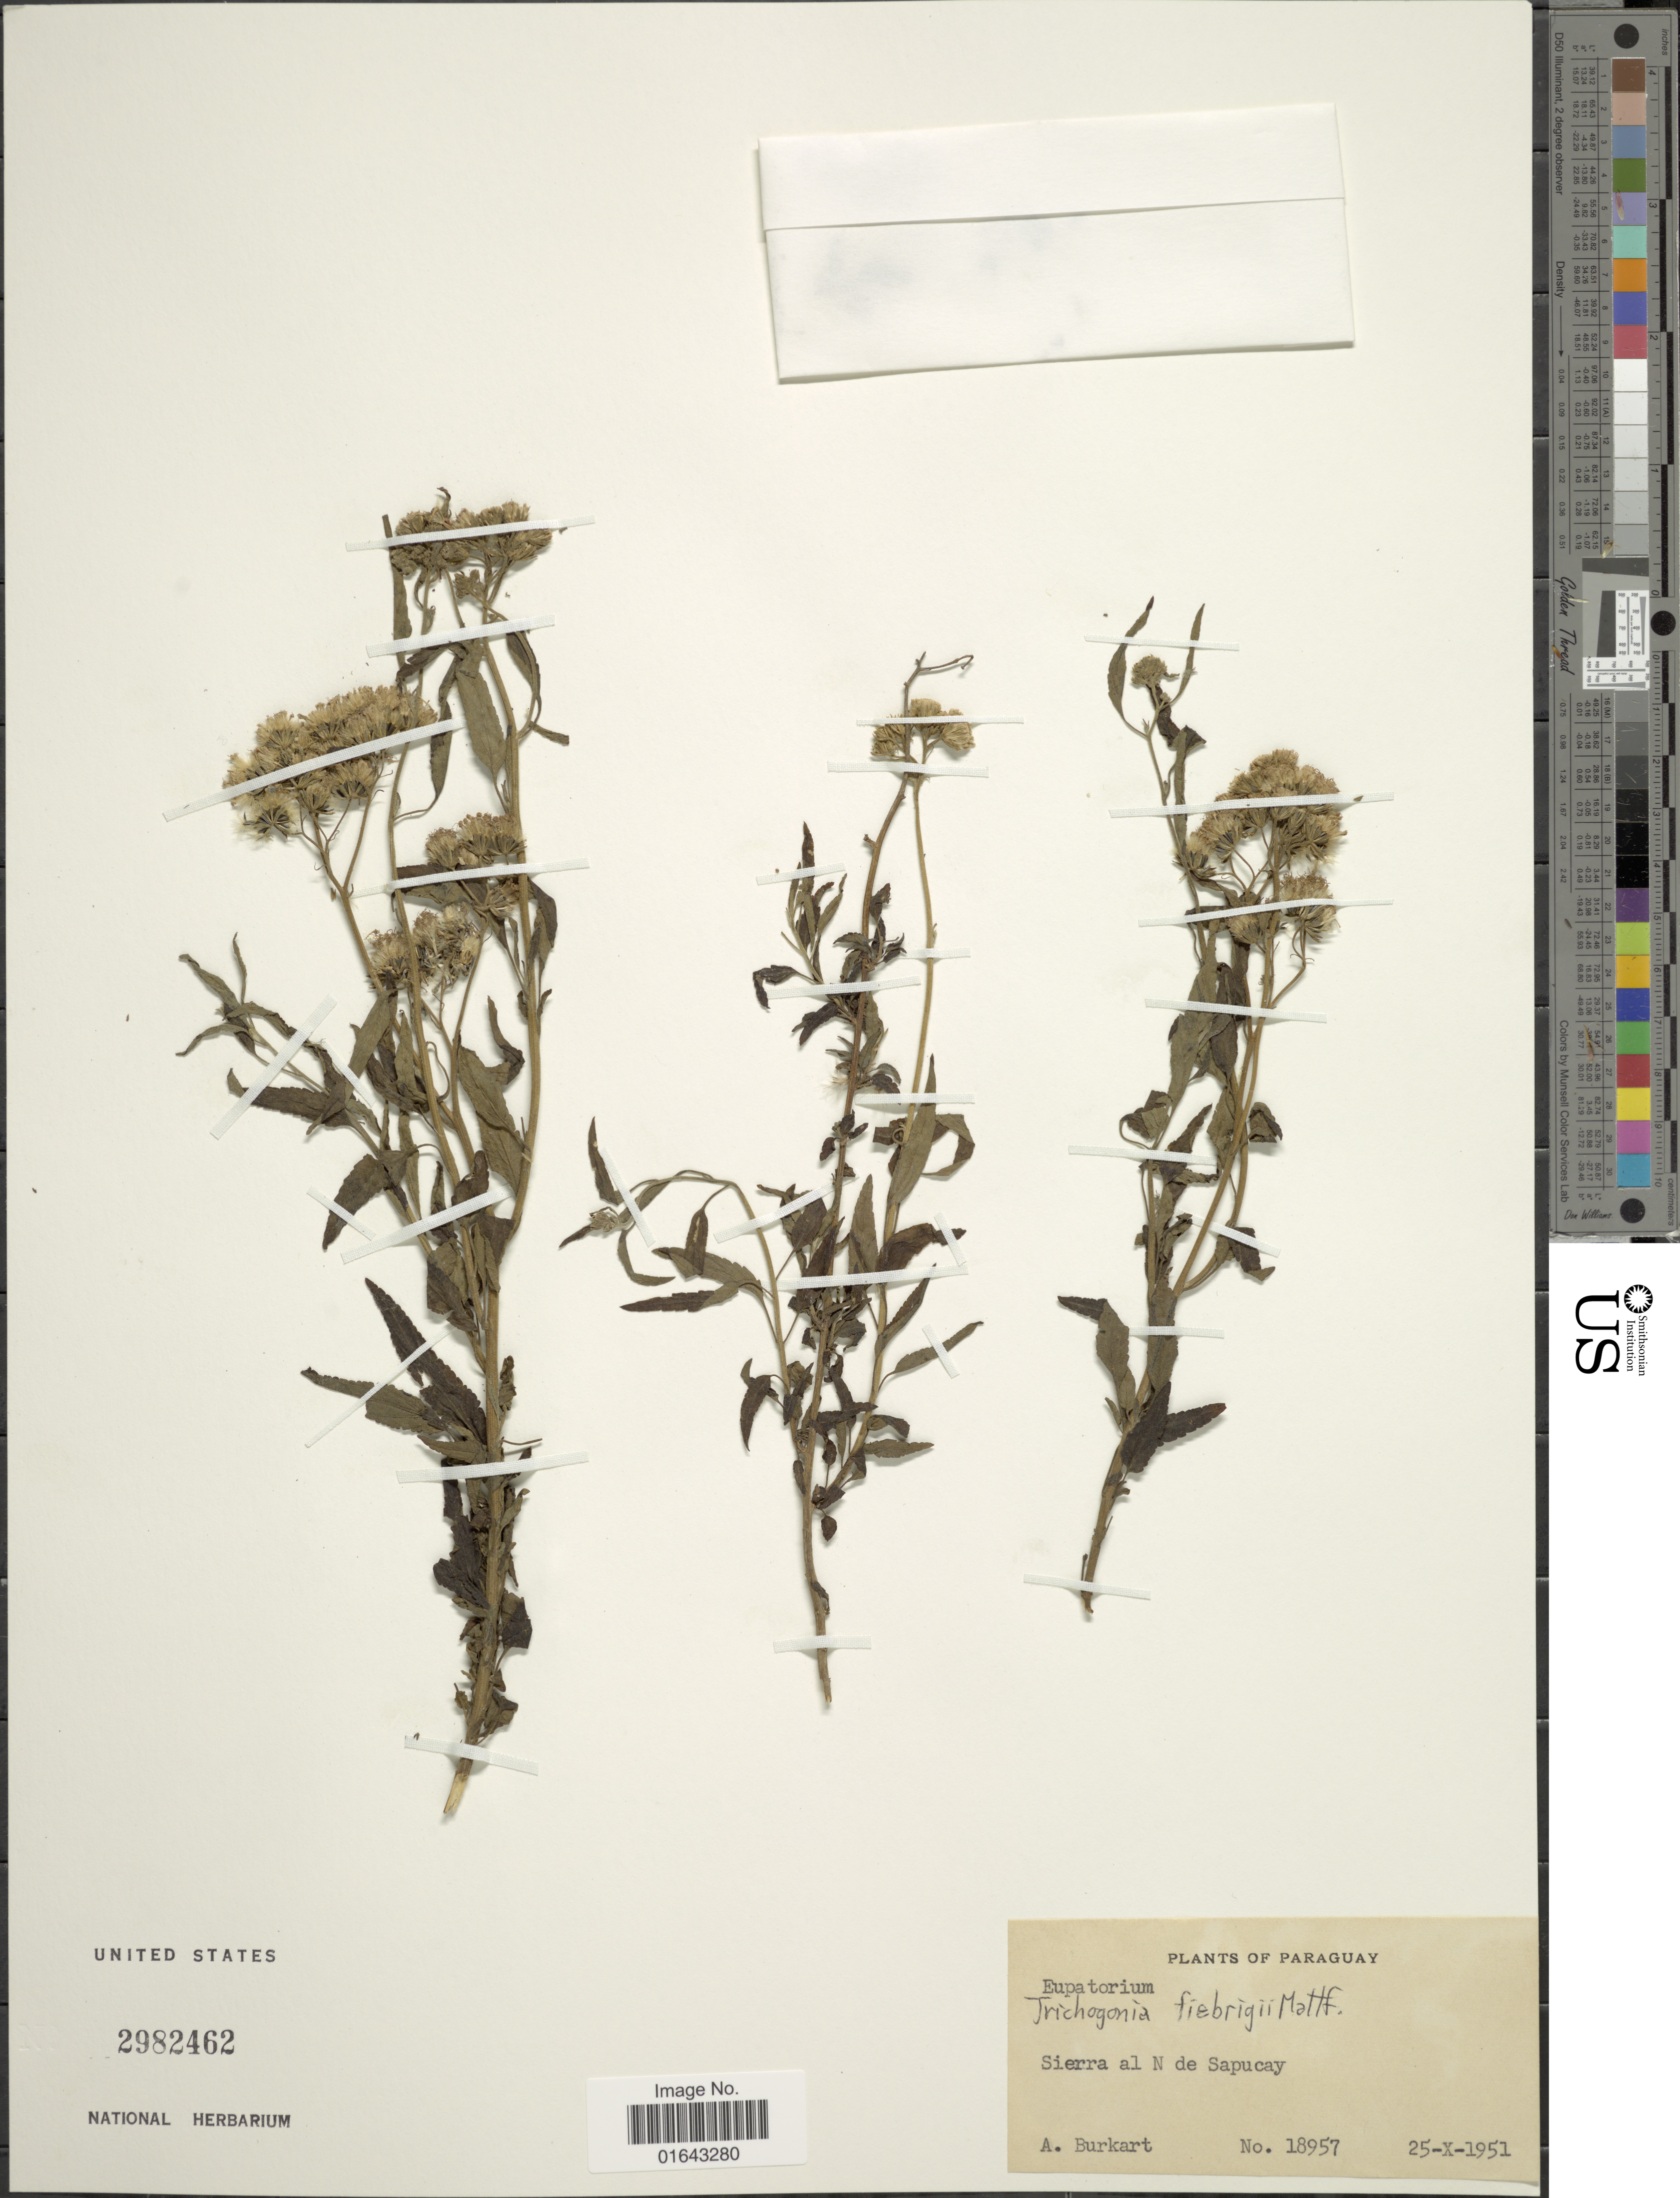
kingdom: Plantae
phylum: Tracheophyta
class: Magnoliopsida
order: Asterales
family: Asteraceae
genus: Trichogonia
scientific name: Trichogonia fiebrigii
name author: Mattf. in Pilg.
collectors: A. E. Burkart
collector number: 18957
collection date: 1951-10-25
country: Paraguay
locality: Sierra al N de Sapucay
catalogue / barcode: US 2982462